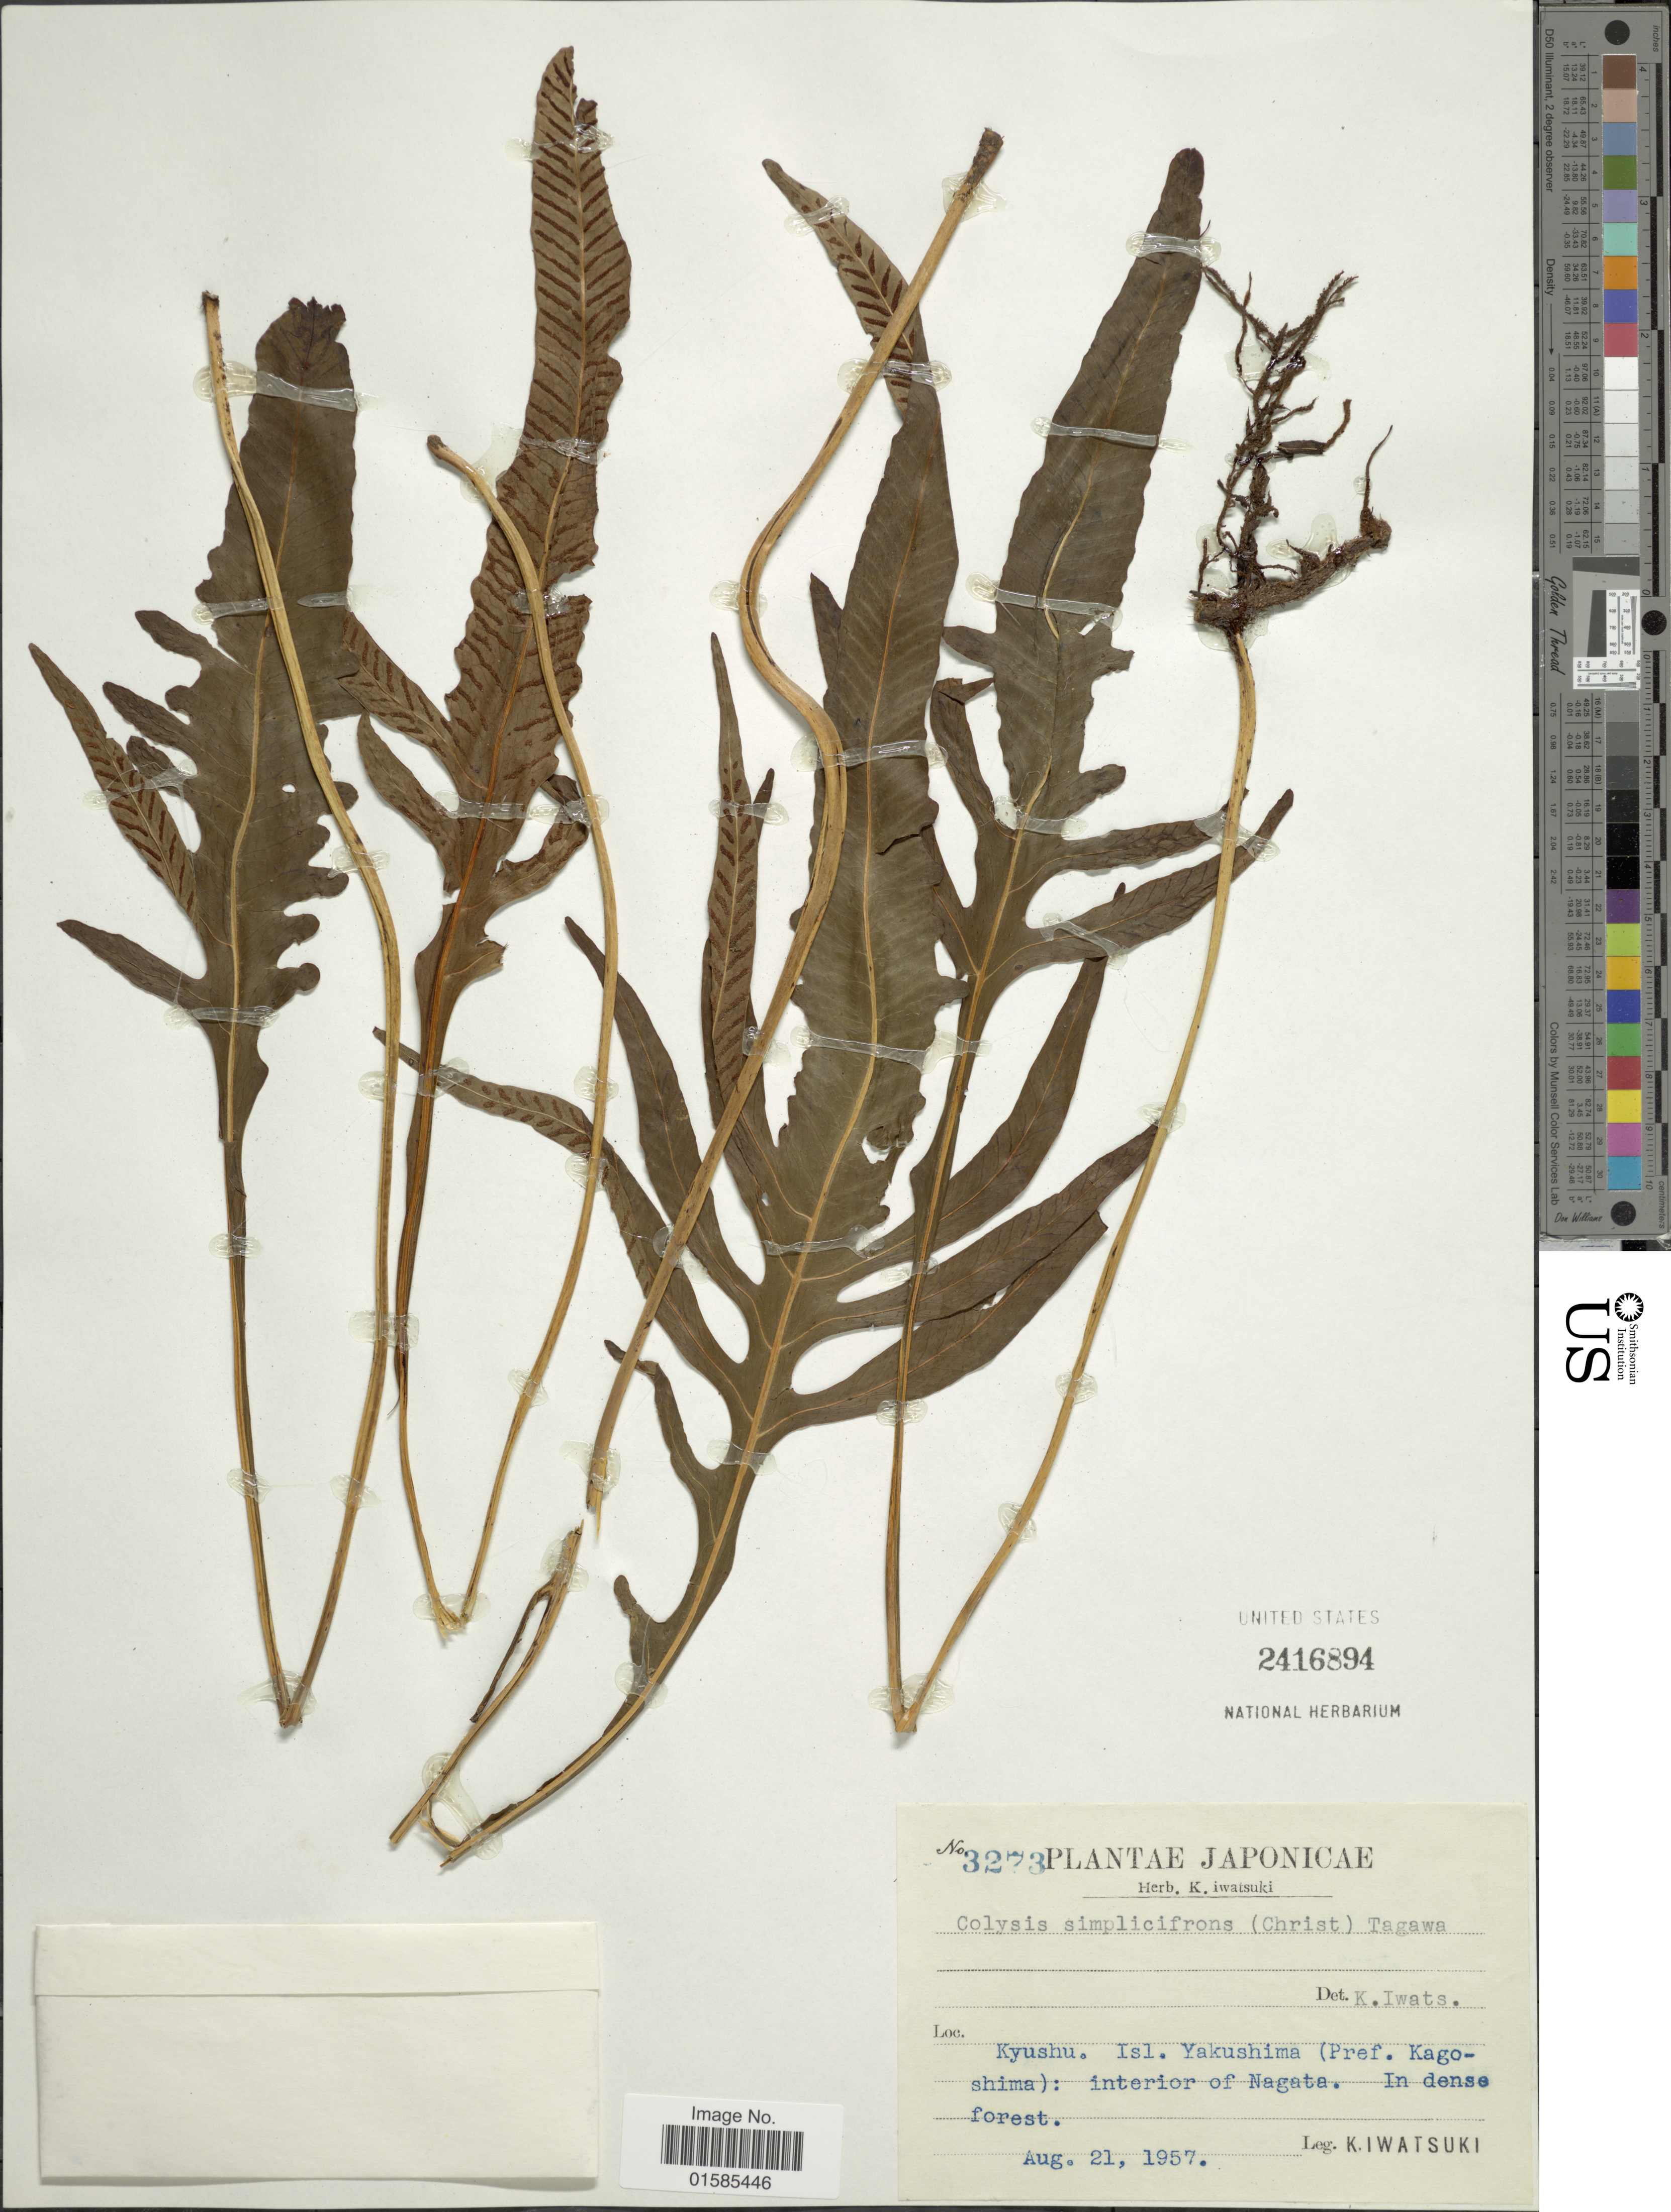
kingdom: Plantae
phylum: Tracheophyta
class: Polypodiopsida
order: Polypodiales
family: Polypodiaceae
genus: Leptochilus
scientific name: Leptochilus x shintenensis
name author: (Hayata) Nakaike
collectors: K. Iwatsuki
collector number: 3273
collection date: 1957-08-21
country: Japan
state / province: Kagosima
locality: Japonicae, Kyushu. Isl. Yakushima (Pref. Kagoshima): interior of Nagata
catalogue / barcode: US 2416894